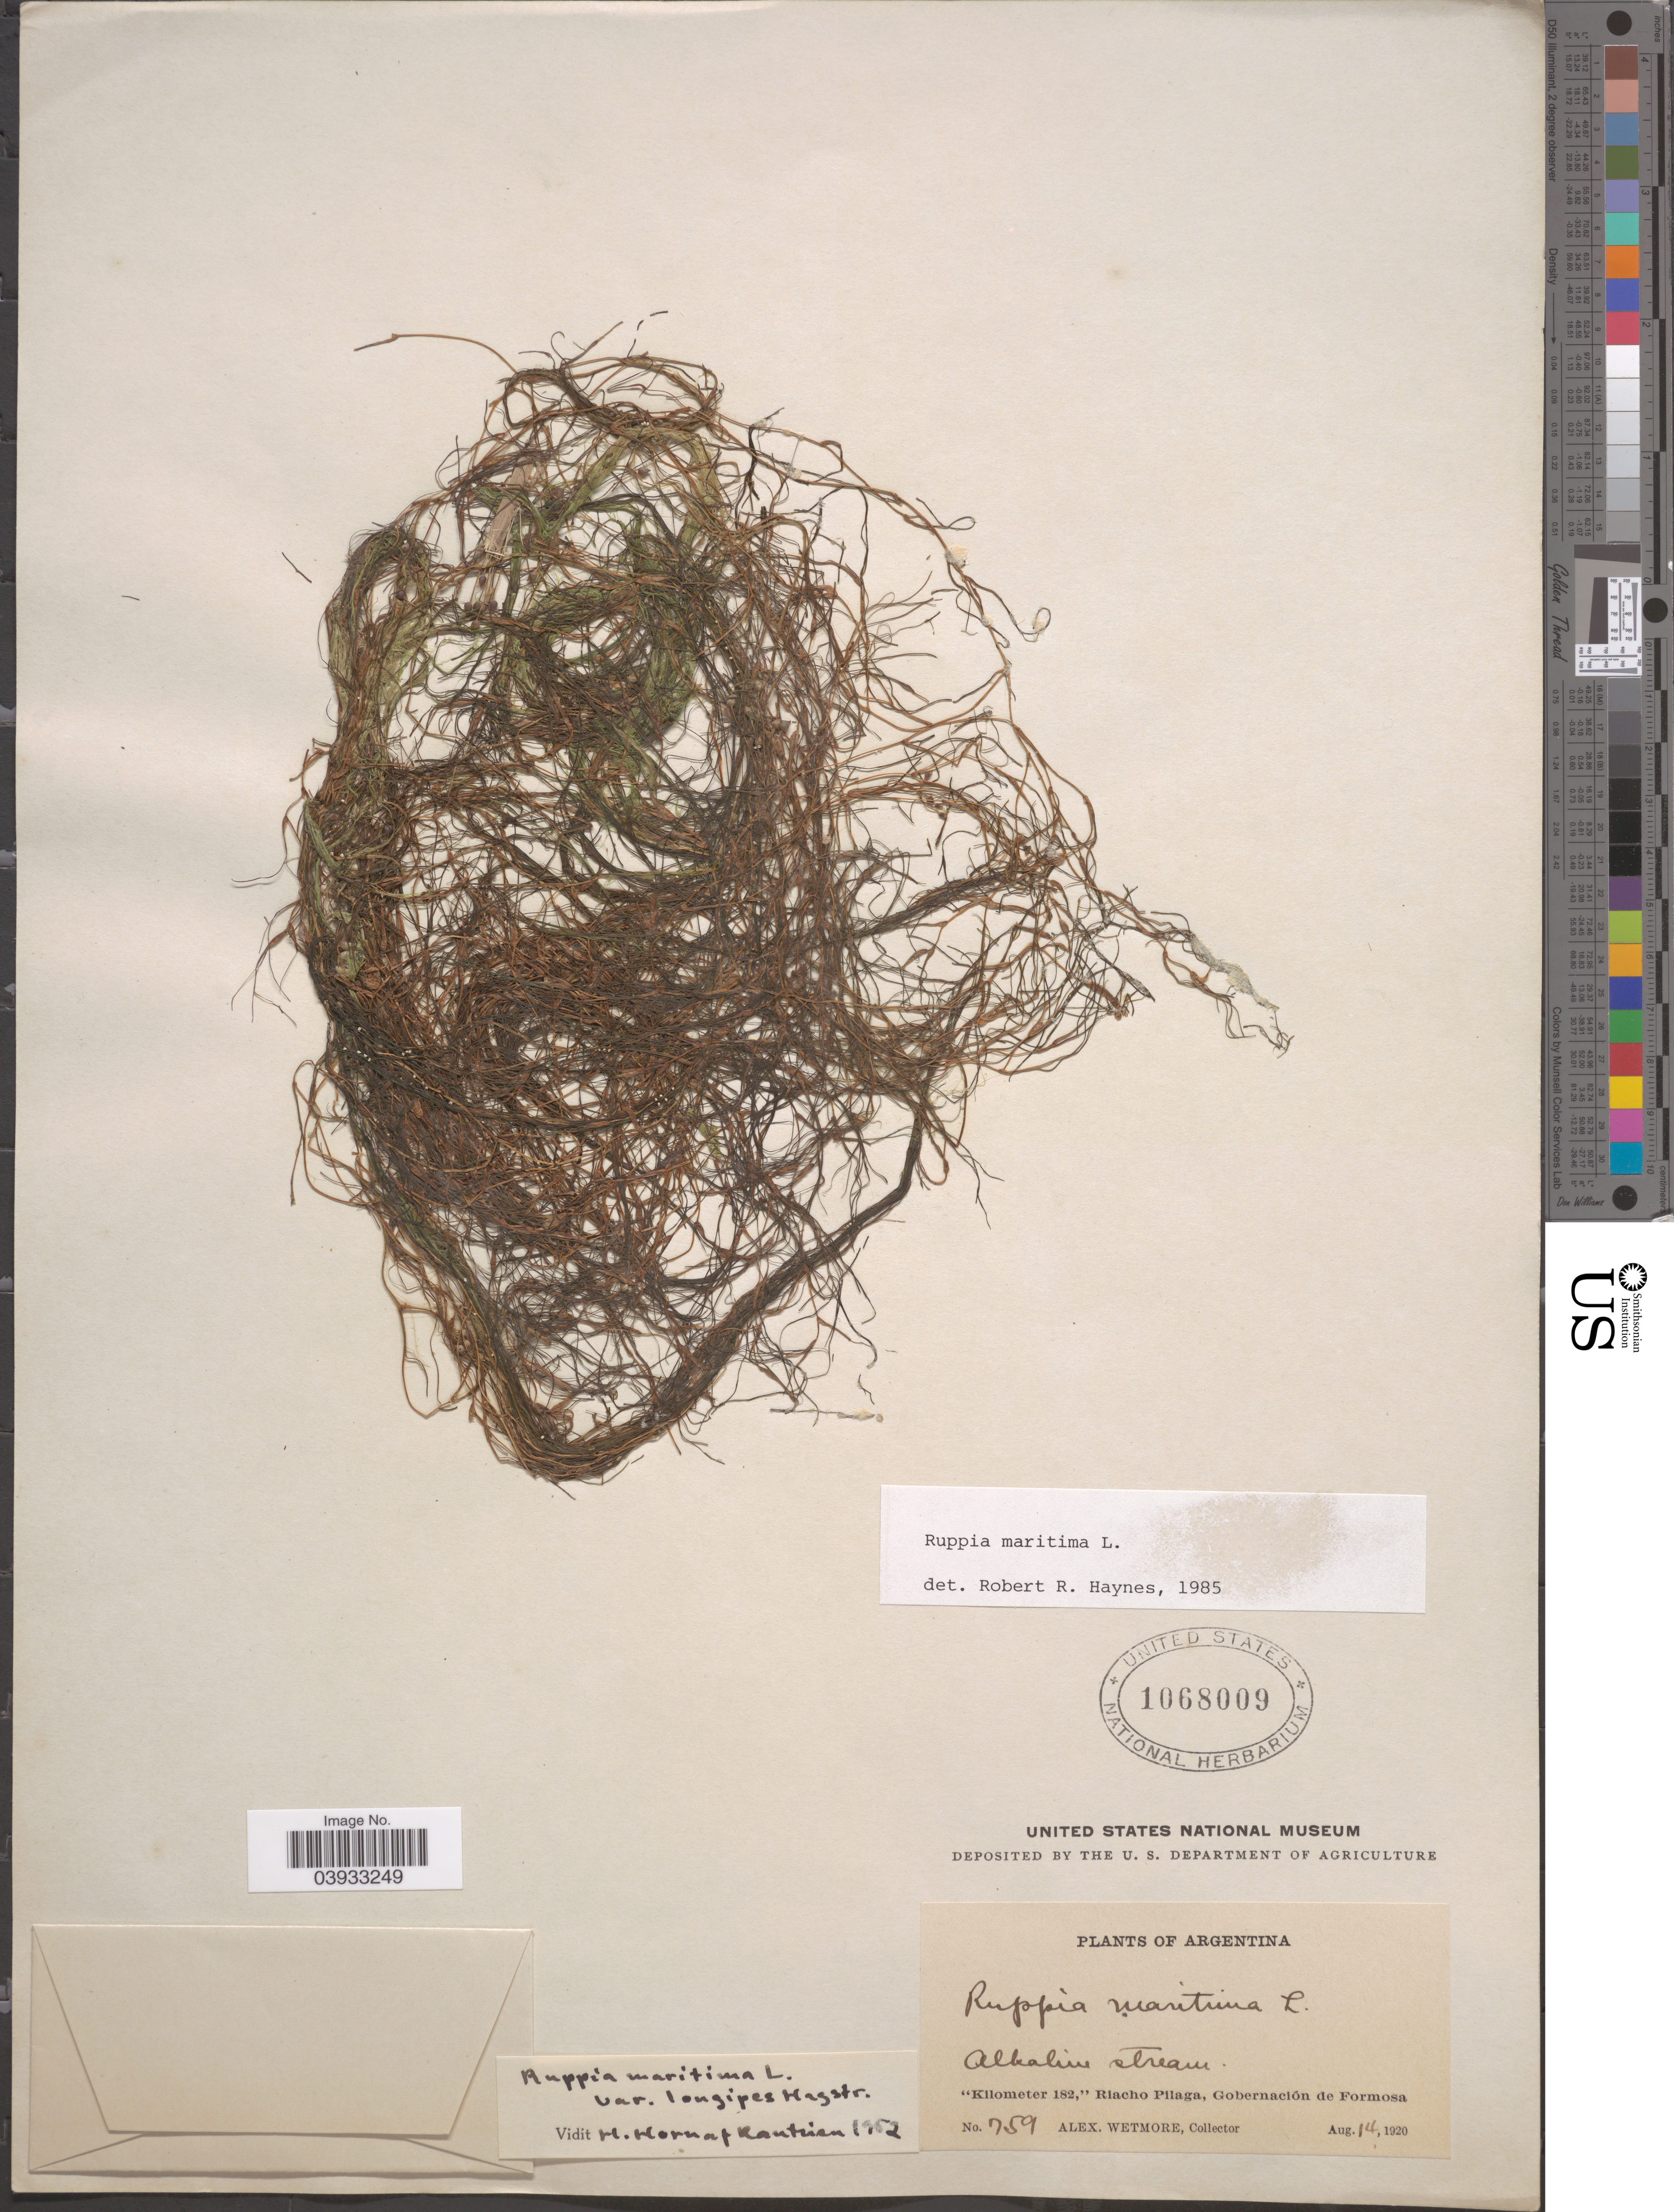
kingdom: Plantae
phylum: Tracheophyta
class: Liliopsida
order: Alismatales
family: Ruppiaceae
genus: Ruppia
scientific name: Ruppia maritima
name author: L.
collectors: A. Wetmore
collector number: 759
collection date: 1920-08-14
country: Argentina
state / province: Formosa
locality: Alkaline stream. "Kilometer 182," Riacho Pilaga, Gobernación de Formosa.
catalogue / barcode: US 1068009